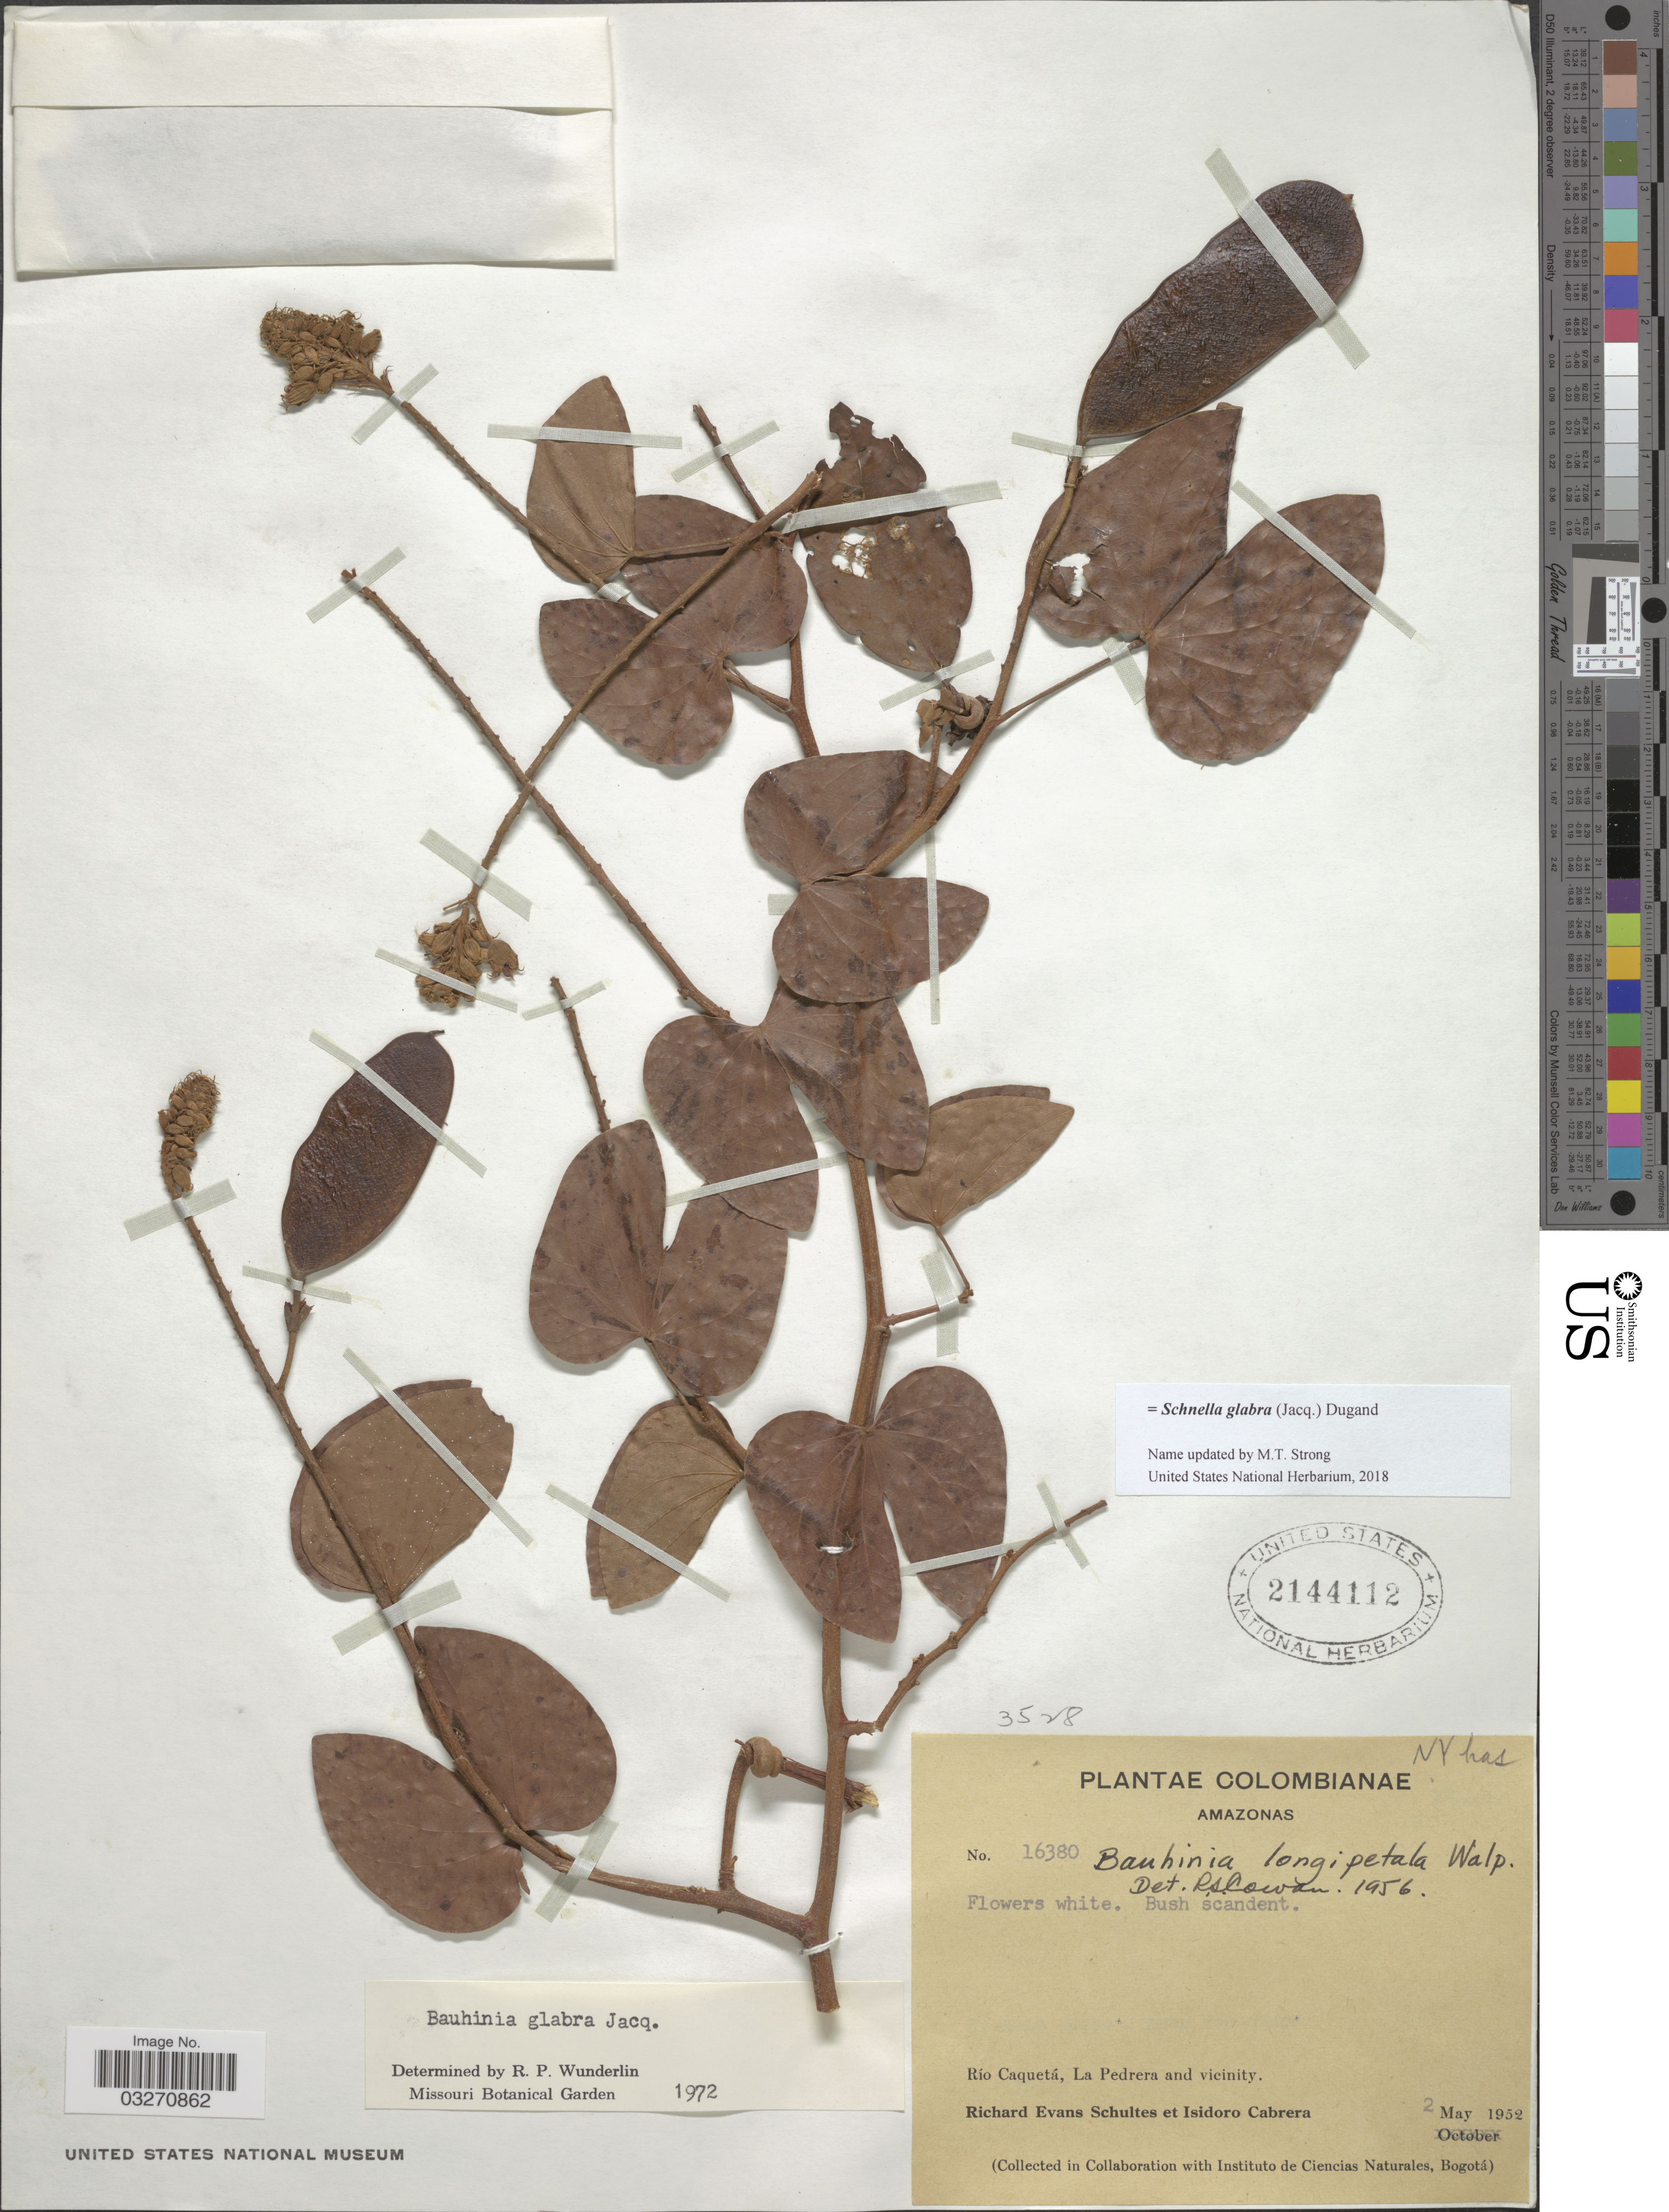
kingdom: Plantae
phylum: Tracheophyta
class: Magnoliopsida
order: Fabales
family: Fabaceae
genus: Schnella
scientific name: Schnella glabra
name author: (Jacq.) Dugand G.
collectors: R. E. Schultes & I. Cabrera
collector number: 16380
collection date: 1952-05-02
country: Colombia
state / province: Amazônas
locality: Río Caquetá, La Pedrera and vicinity.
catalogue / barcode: US 2144112